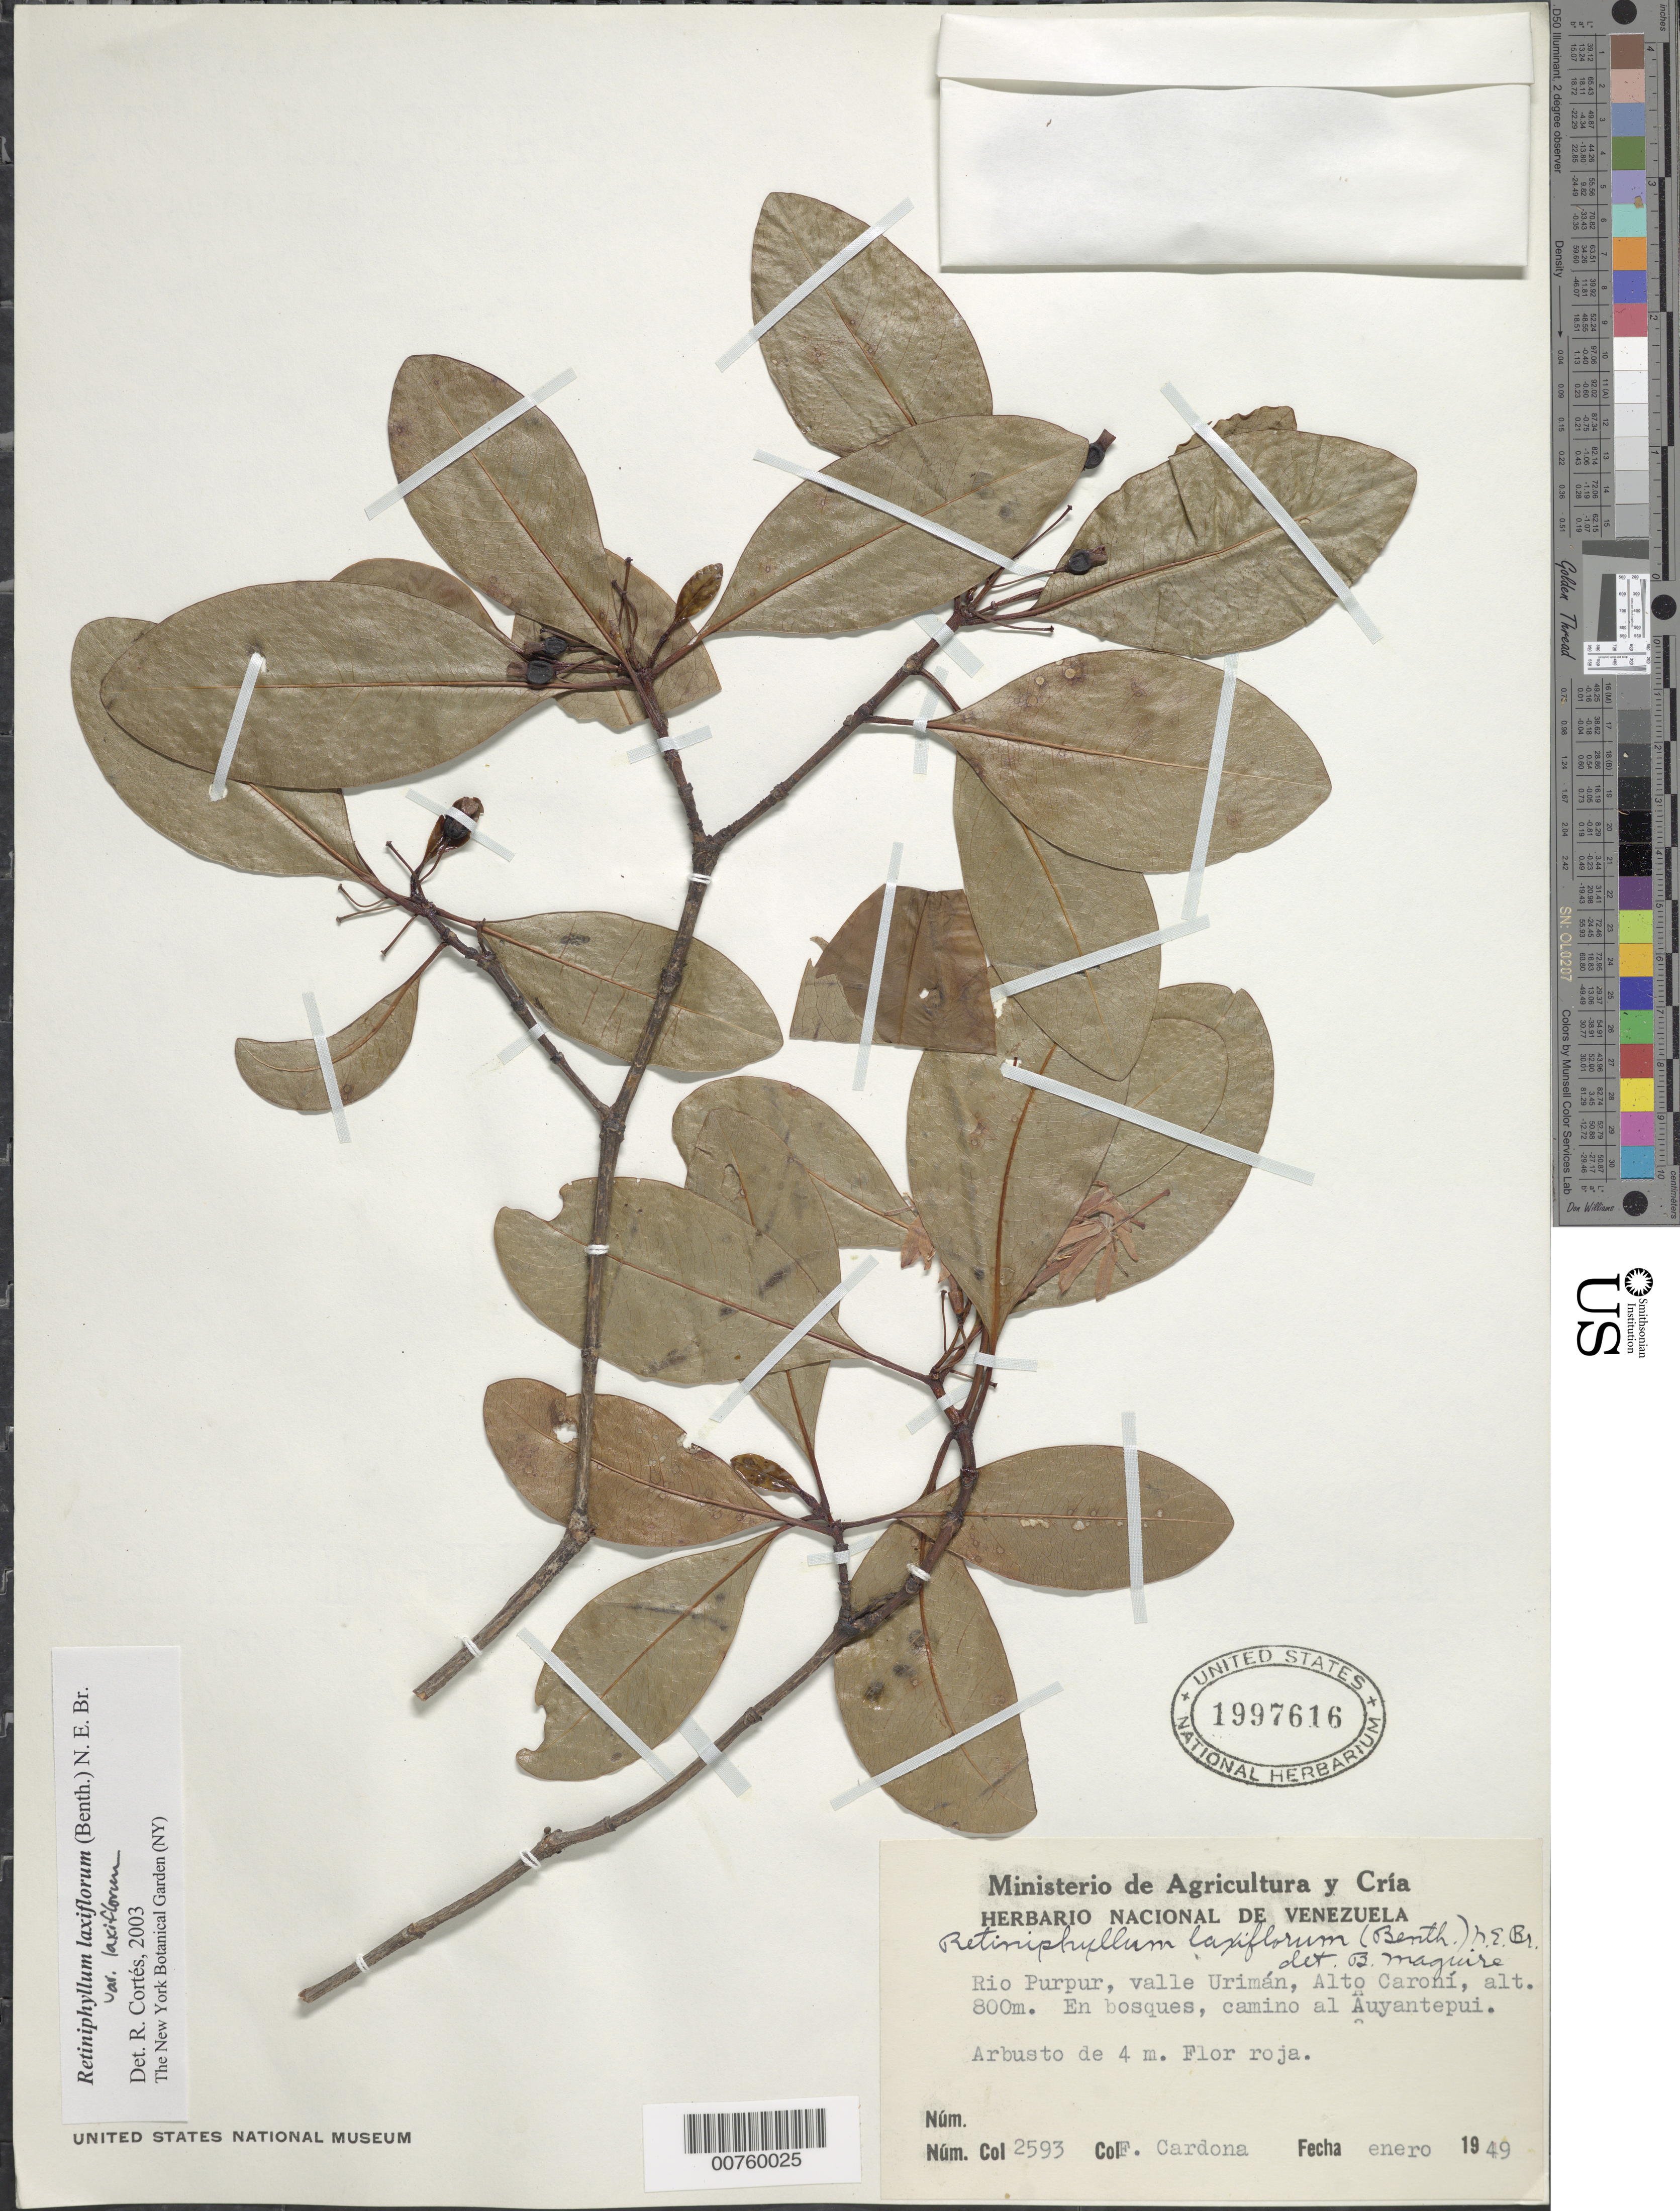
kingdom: Plantae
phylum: Tracheophyta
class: Magnoliopsida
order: Gentianales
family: Rubiaceae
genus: Retiniphyllum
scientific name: Retiniphyllum laxiflorum var. laxiflorum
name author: (Benth.) N.E. Br.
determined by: Cortes R., G.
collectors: F. Cardona Puig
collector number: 2593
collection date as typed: Jan-49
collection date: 1949-01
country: Venezuela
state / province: Bolívar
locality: Río Purpur, valle Uriman, Alto Río Caroní; camino al Auyantepuí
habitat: Bosques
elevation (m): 800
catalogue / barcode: US 1997616